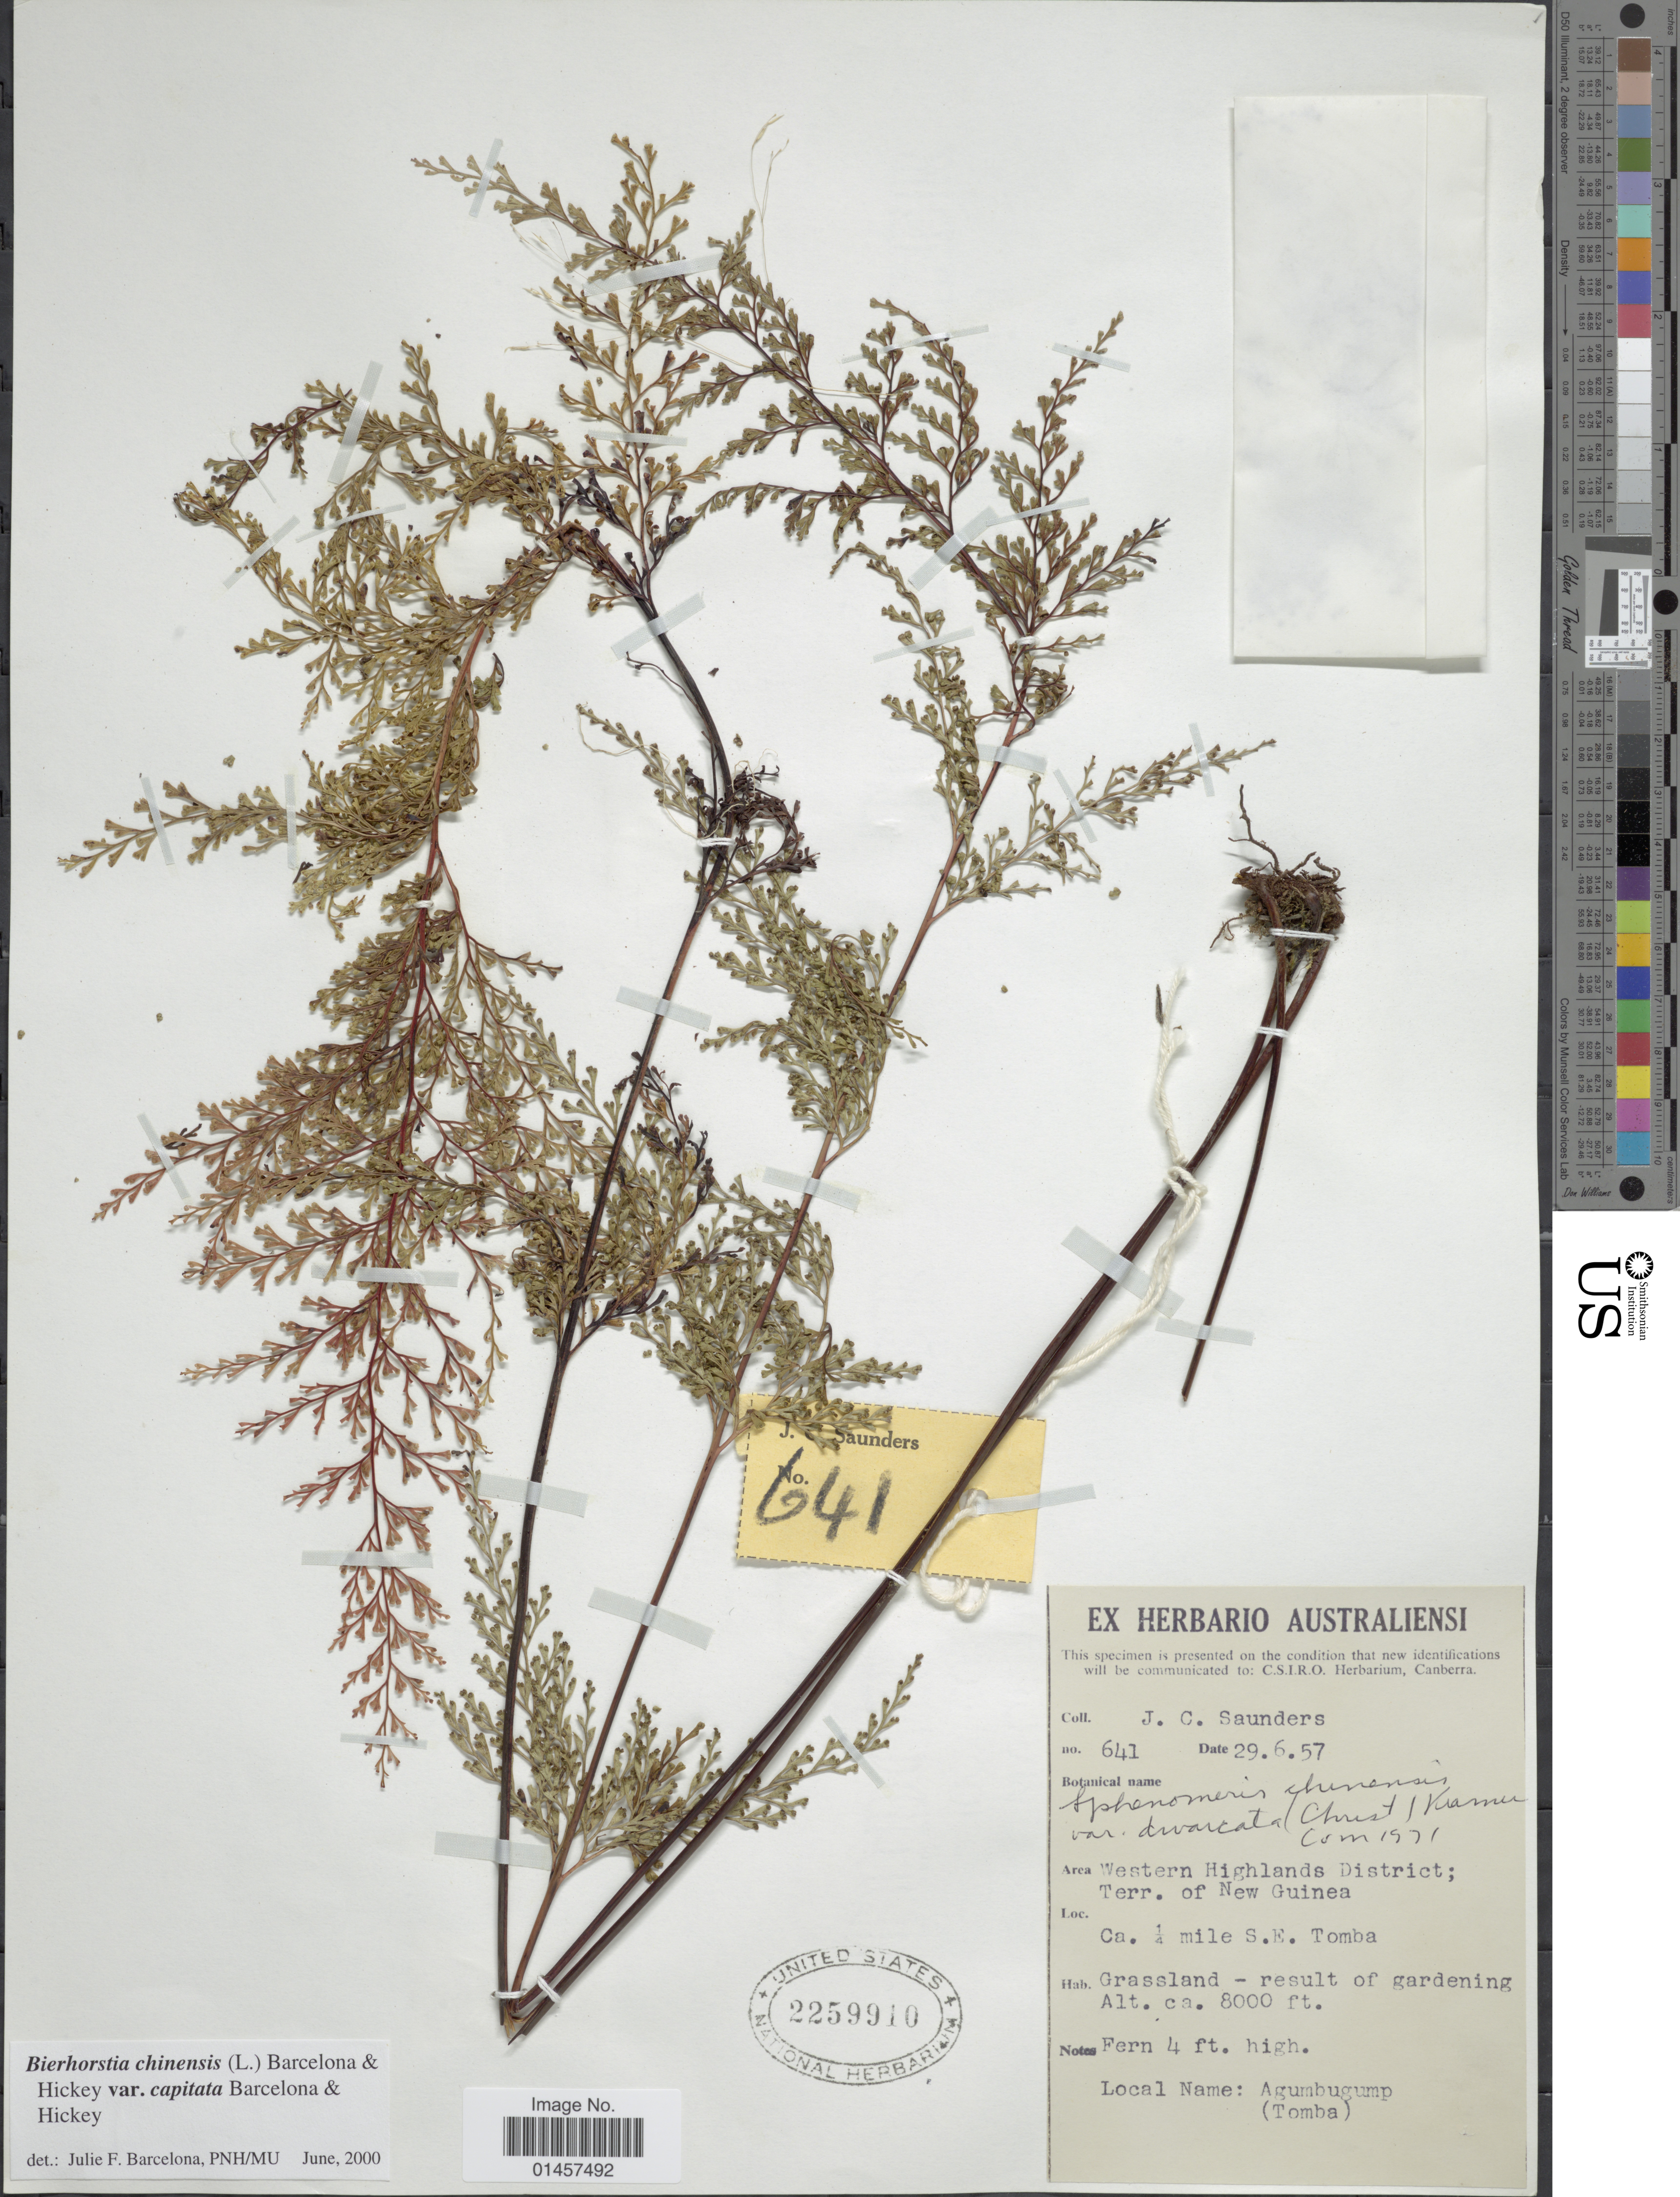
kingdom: Plantae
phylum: Tracheophyta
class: Polypodiopsida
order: Polypodiales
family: Lindsaeaceae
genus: Sphenomeris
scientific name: Sphenomeris chinensis var. divaricata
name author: (Christ) K.U. Kramer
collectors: J. C. Saunders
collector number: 641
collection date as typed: Transcribed d/m/y: 29/6/57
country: Papua New Guinea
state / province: Western Highlands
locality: Western Highlands District; Terr of new Guinea, ca. ¼mile S.E. Tomba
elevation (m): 2438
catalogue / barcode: US 2259910